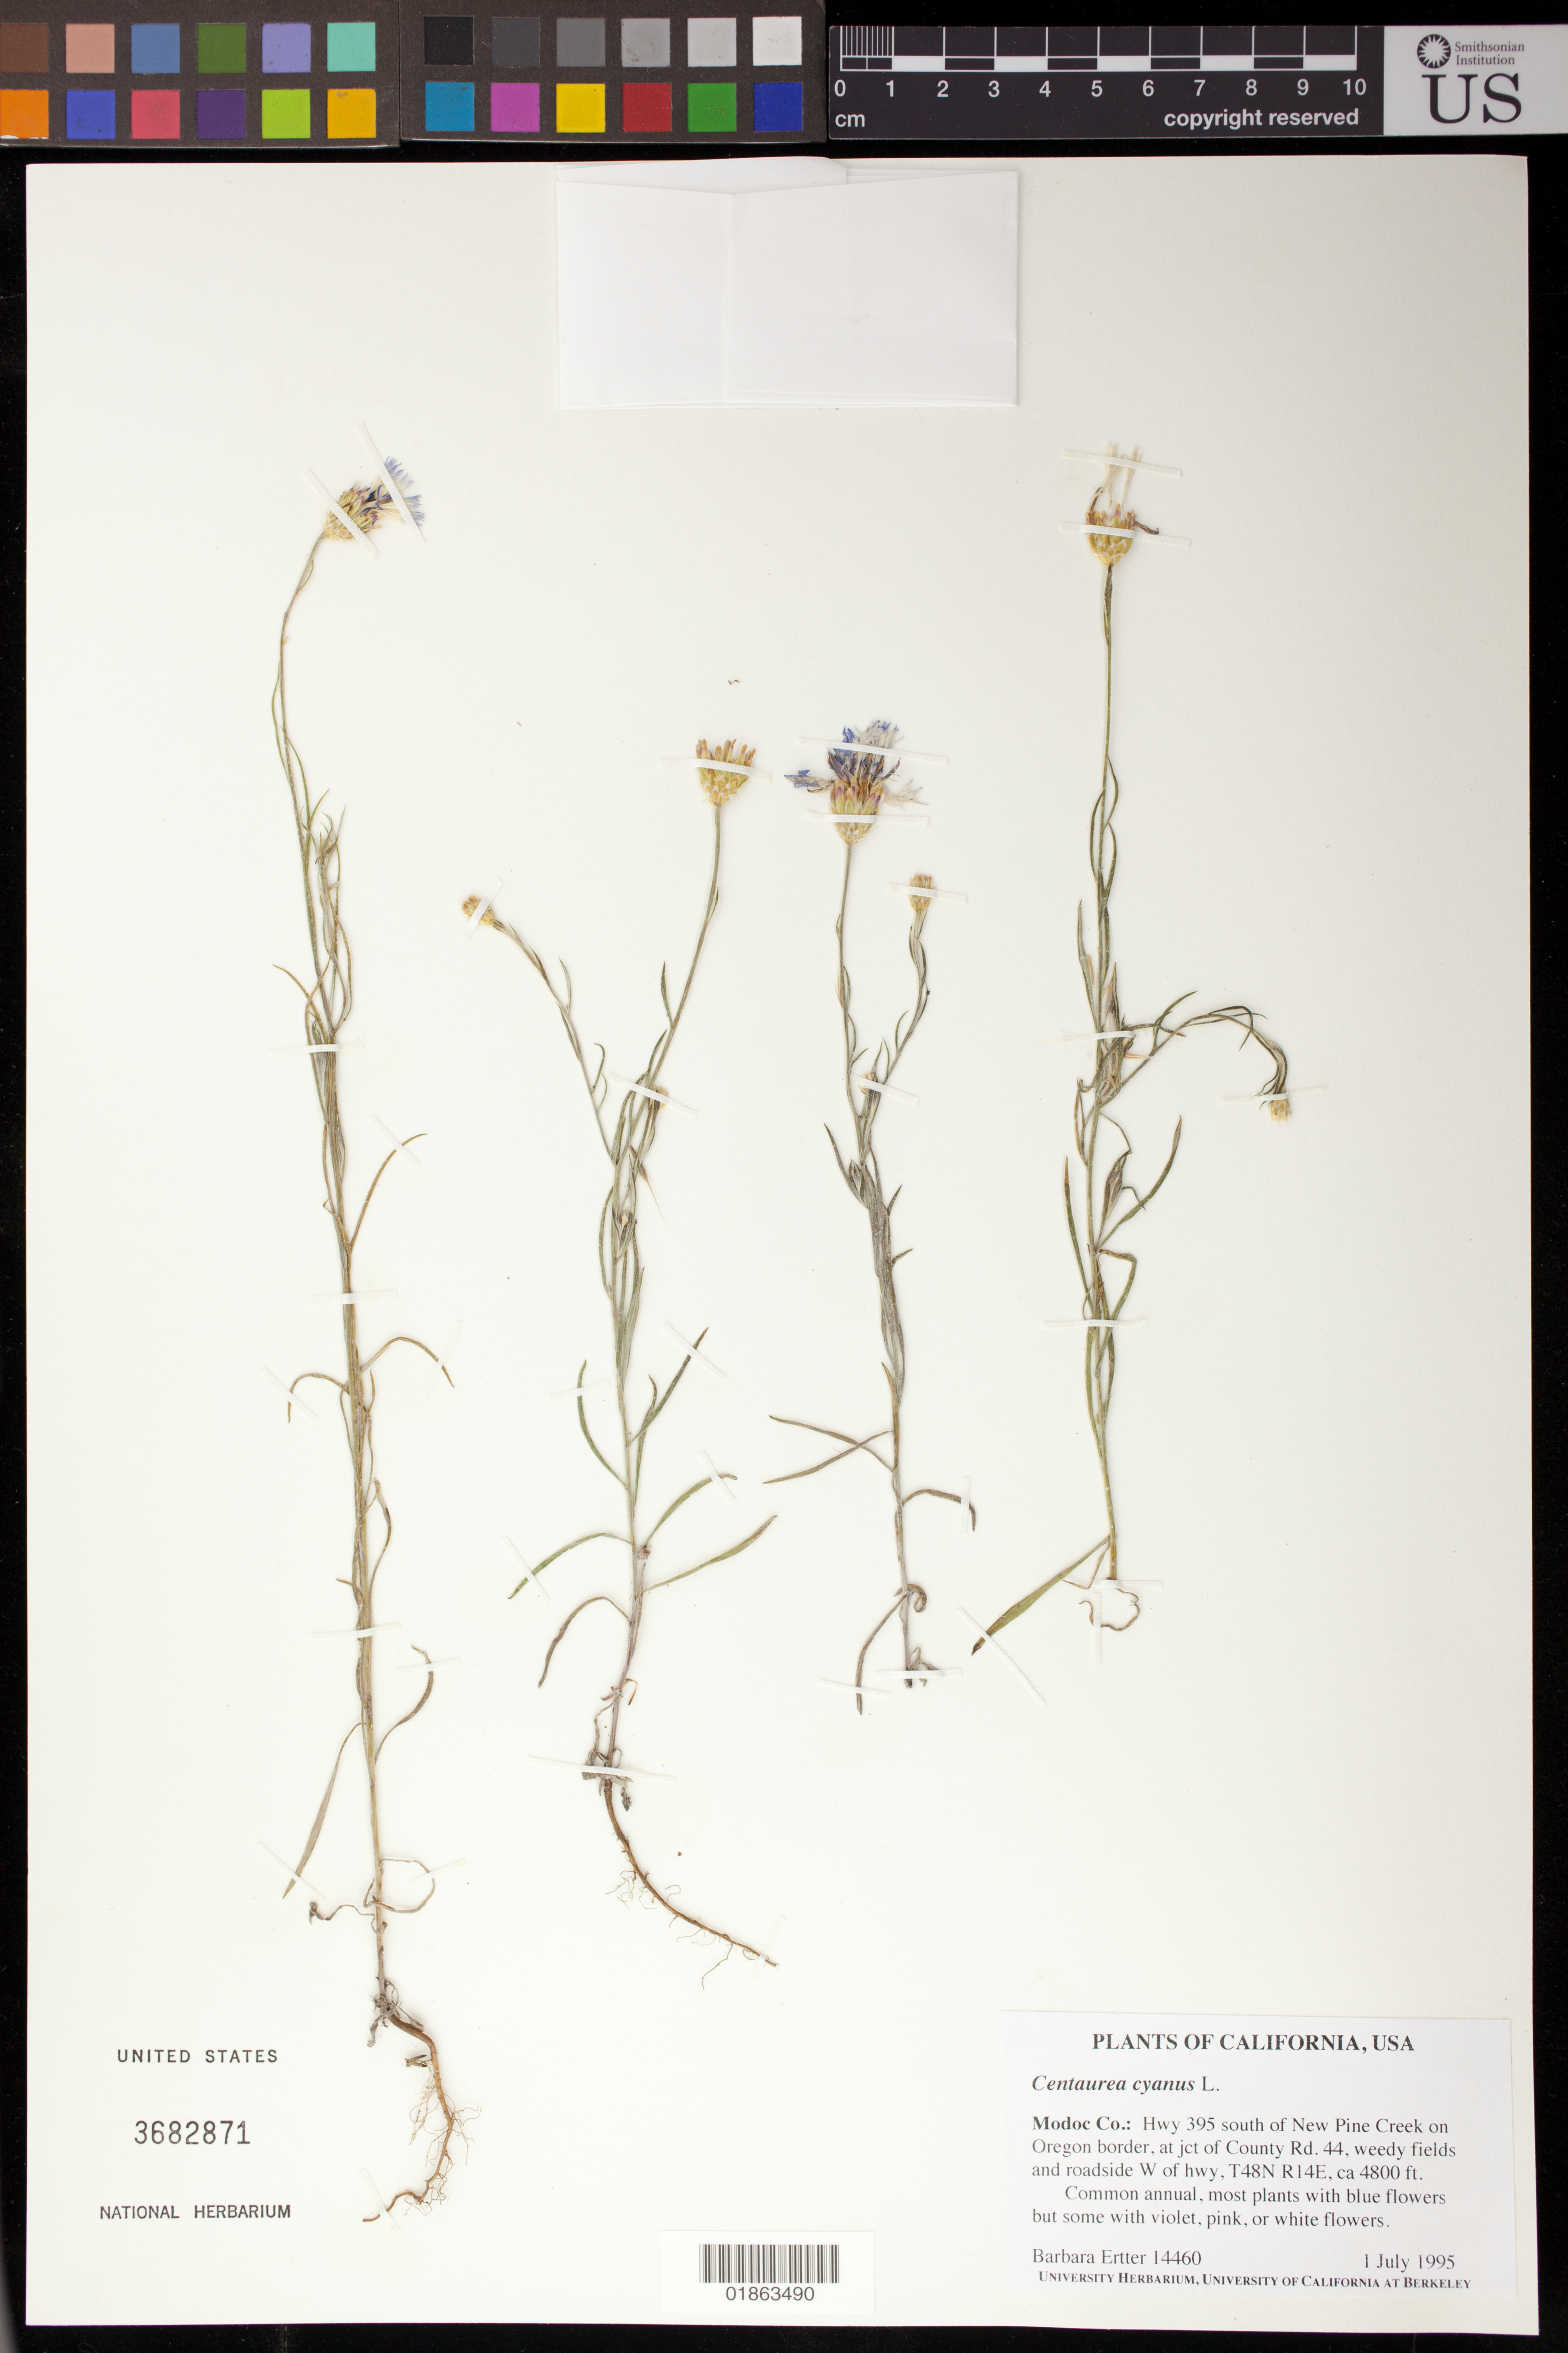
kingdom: Plantae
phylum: Tracheophyta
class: Magnoliopsida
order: Asterales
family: Asteraceae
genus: Centaurea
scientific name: Centaurea cyanus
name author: L.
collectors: B. Ertter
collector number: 14460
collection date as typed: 1 July 1995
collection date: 1995-07-01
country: United States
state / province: California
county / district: Modoc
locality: Hwy 395 south of New Pine Creek on Oregon border, at jct of County Rd. 44, roadside W of hwy, T48N R14E.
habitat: Weedy fields and roadside.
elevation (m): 1463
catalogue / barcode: US 3682871